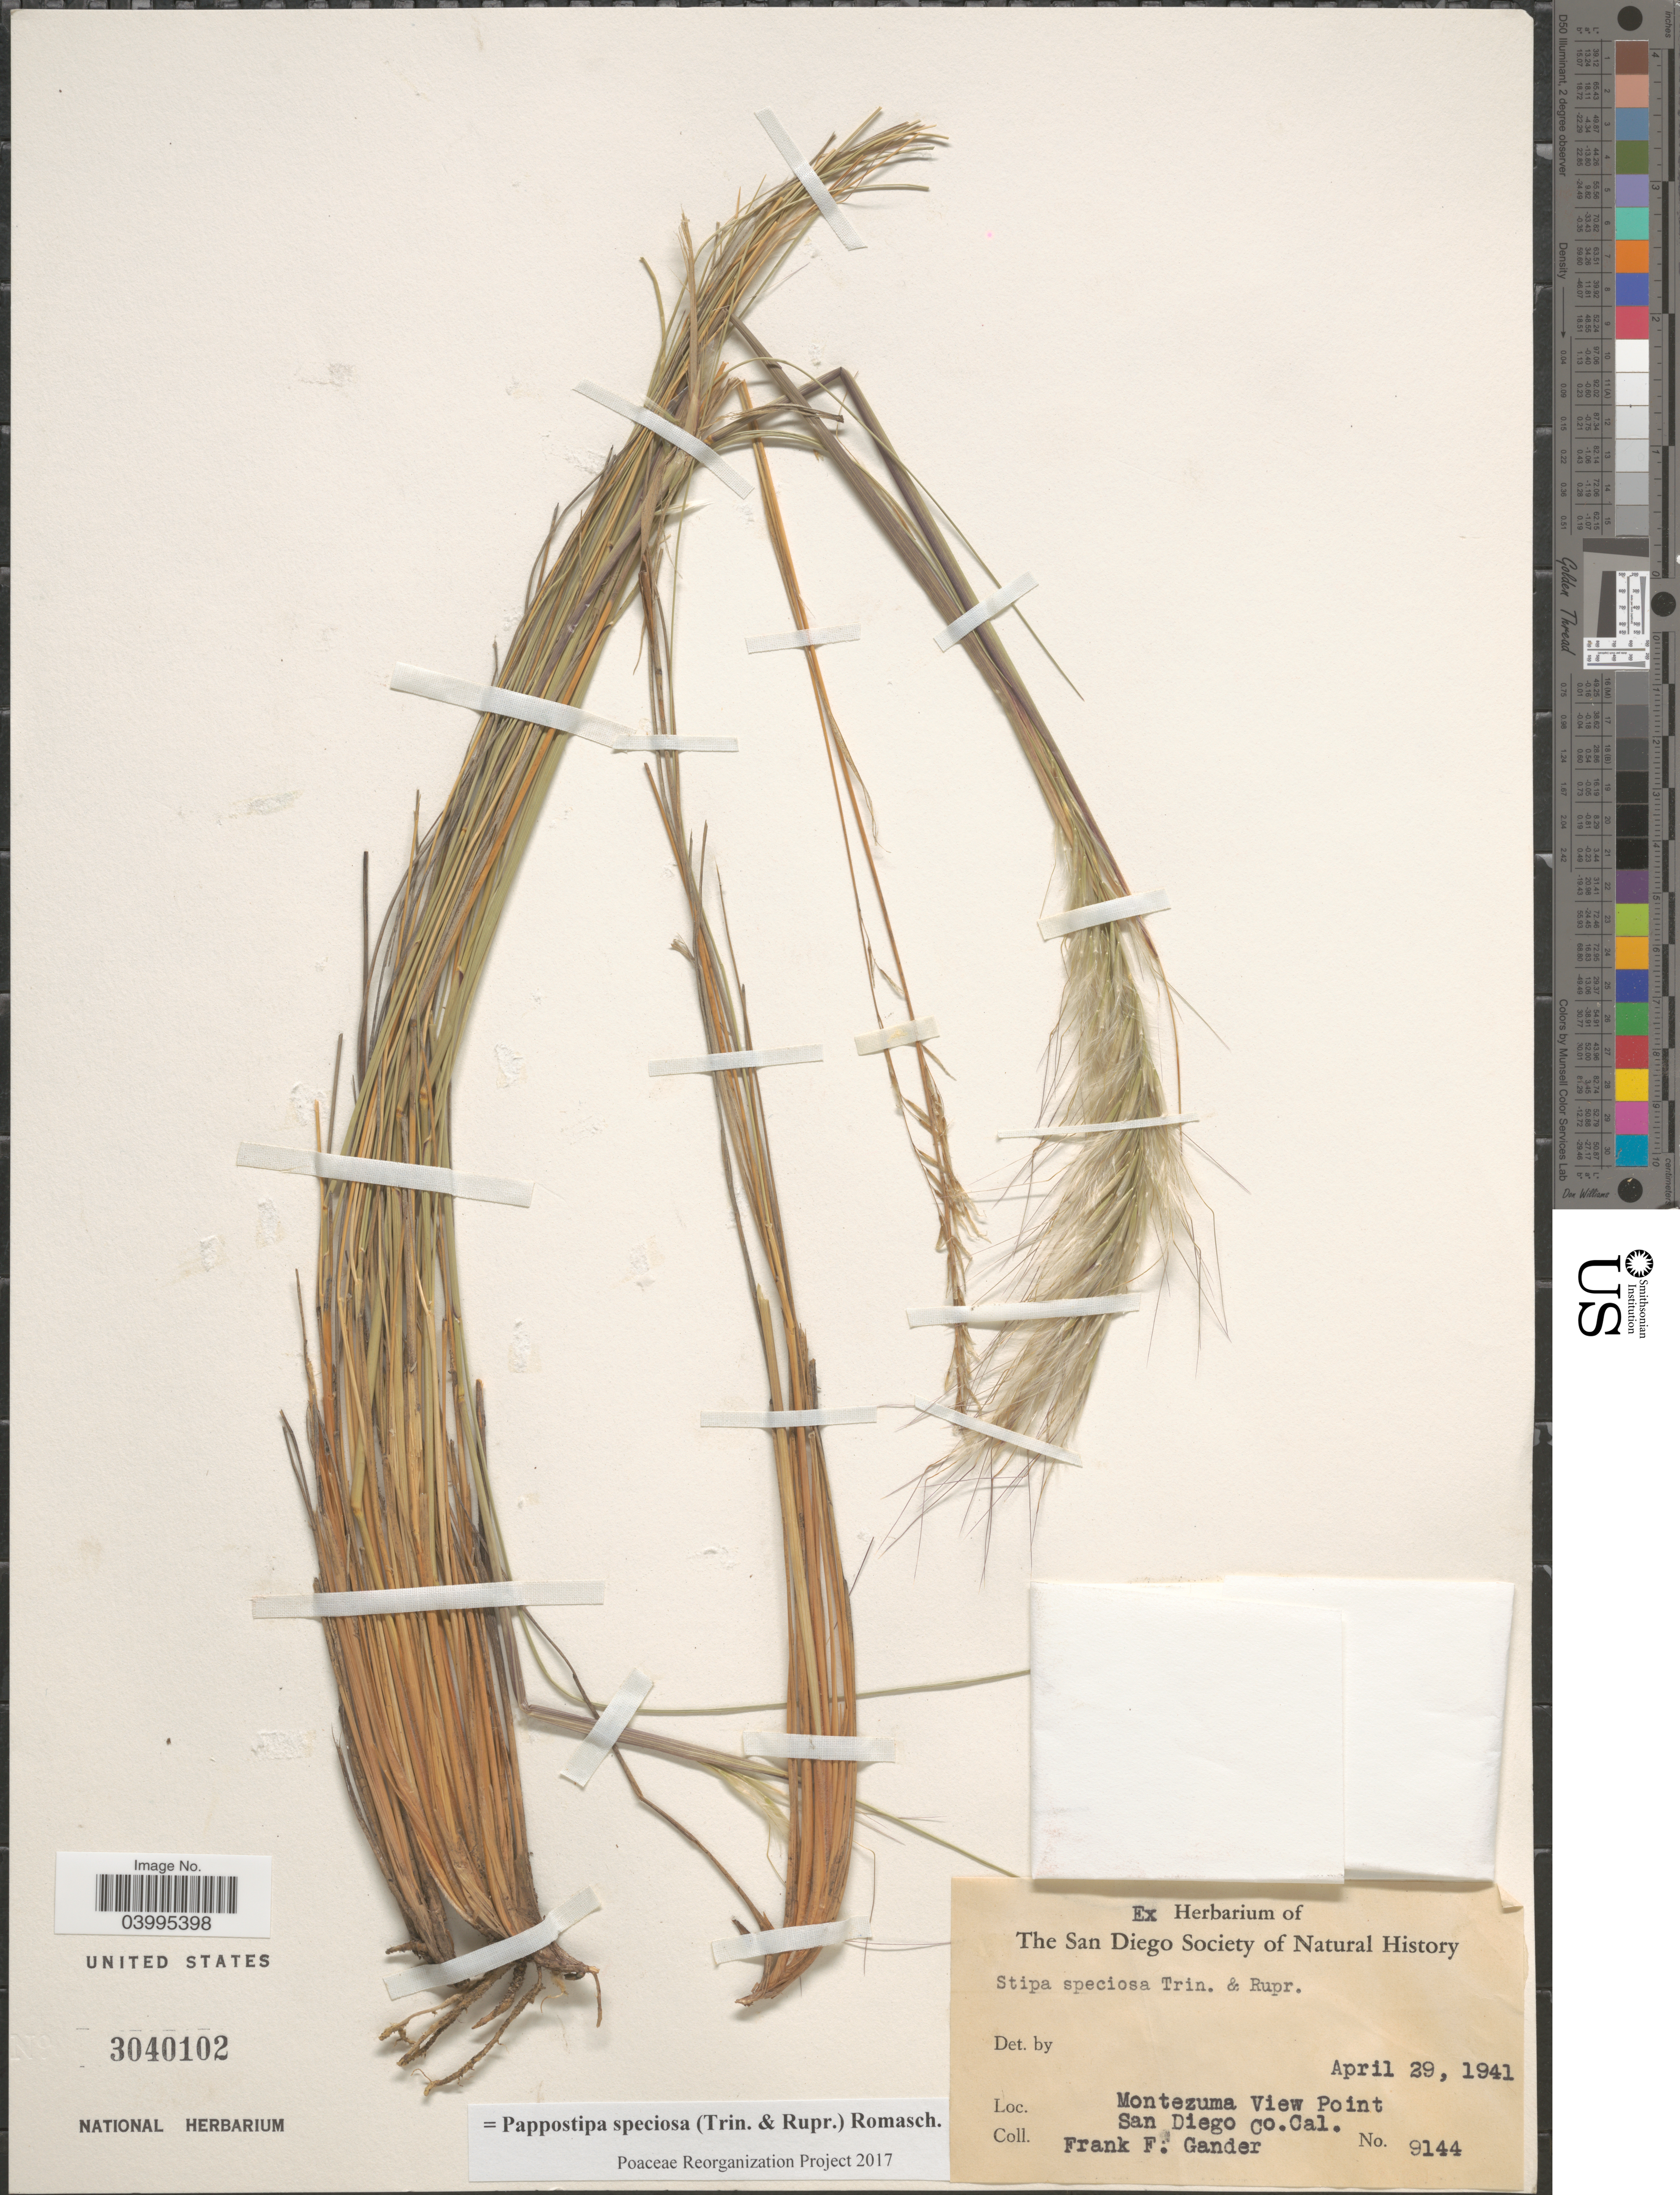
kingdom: Plantae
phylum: Tracheophyta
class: Liliopsida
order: Poales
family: Poaceae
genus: Pappostipa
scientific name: Pappostipa speciosa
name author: (Trin. & Rupr.) Romasch.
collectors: F. Gander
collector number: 9144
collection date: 1941-04-29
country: United States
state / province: California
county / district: San Diego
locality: Montezuma View Point. San Diego Co.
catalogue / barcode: US 3040102